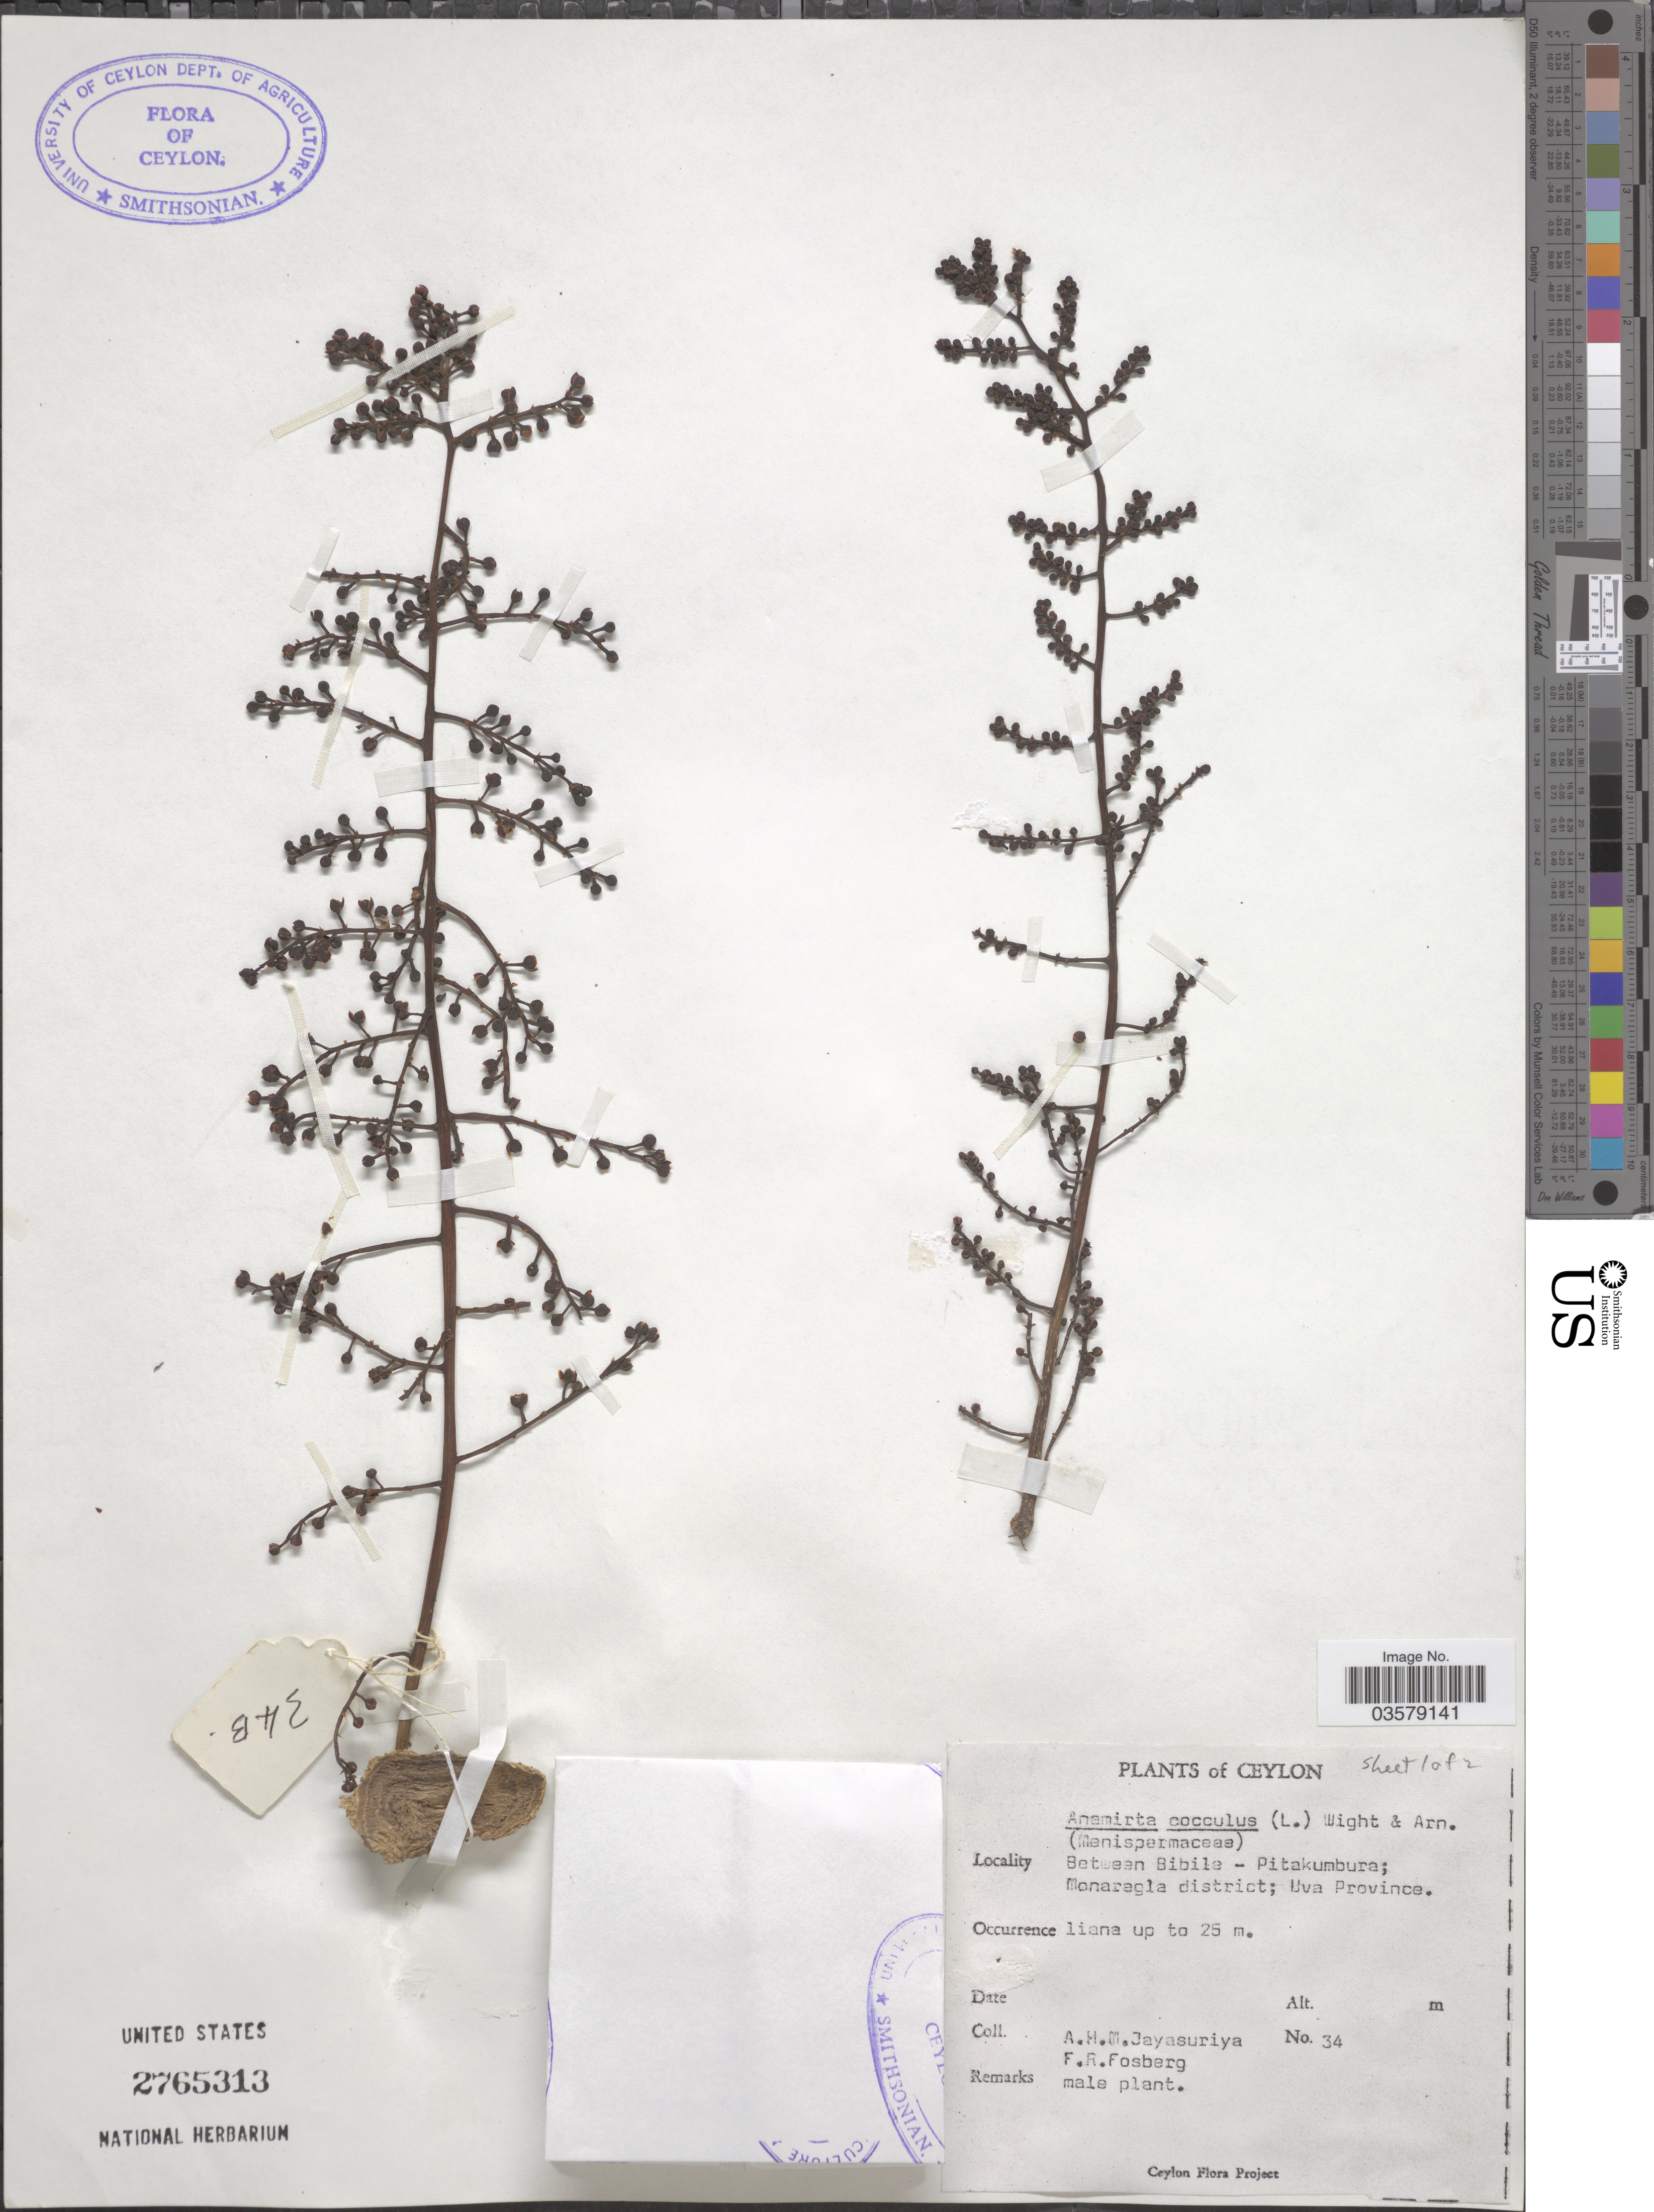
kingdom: Plantae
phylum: Tracheophyta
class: Magnoliopsida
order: Ranunculales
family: Menispermaceae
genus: Anamirta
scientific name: Anamirta cocculus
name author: (L.) Wight & Arn.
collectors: A. H. Jayasuriya & F. R. Fosberg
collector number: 34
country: Sri Lanka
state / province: Uva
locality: Ceylon. Between Bibile - Pitakumbura; Monaragla district.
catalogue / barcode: US 2765313